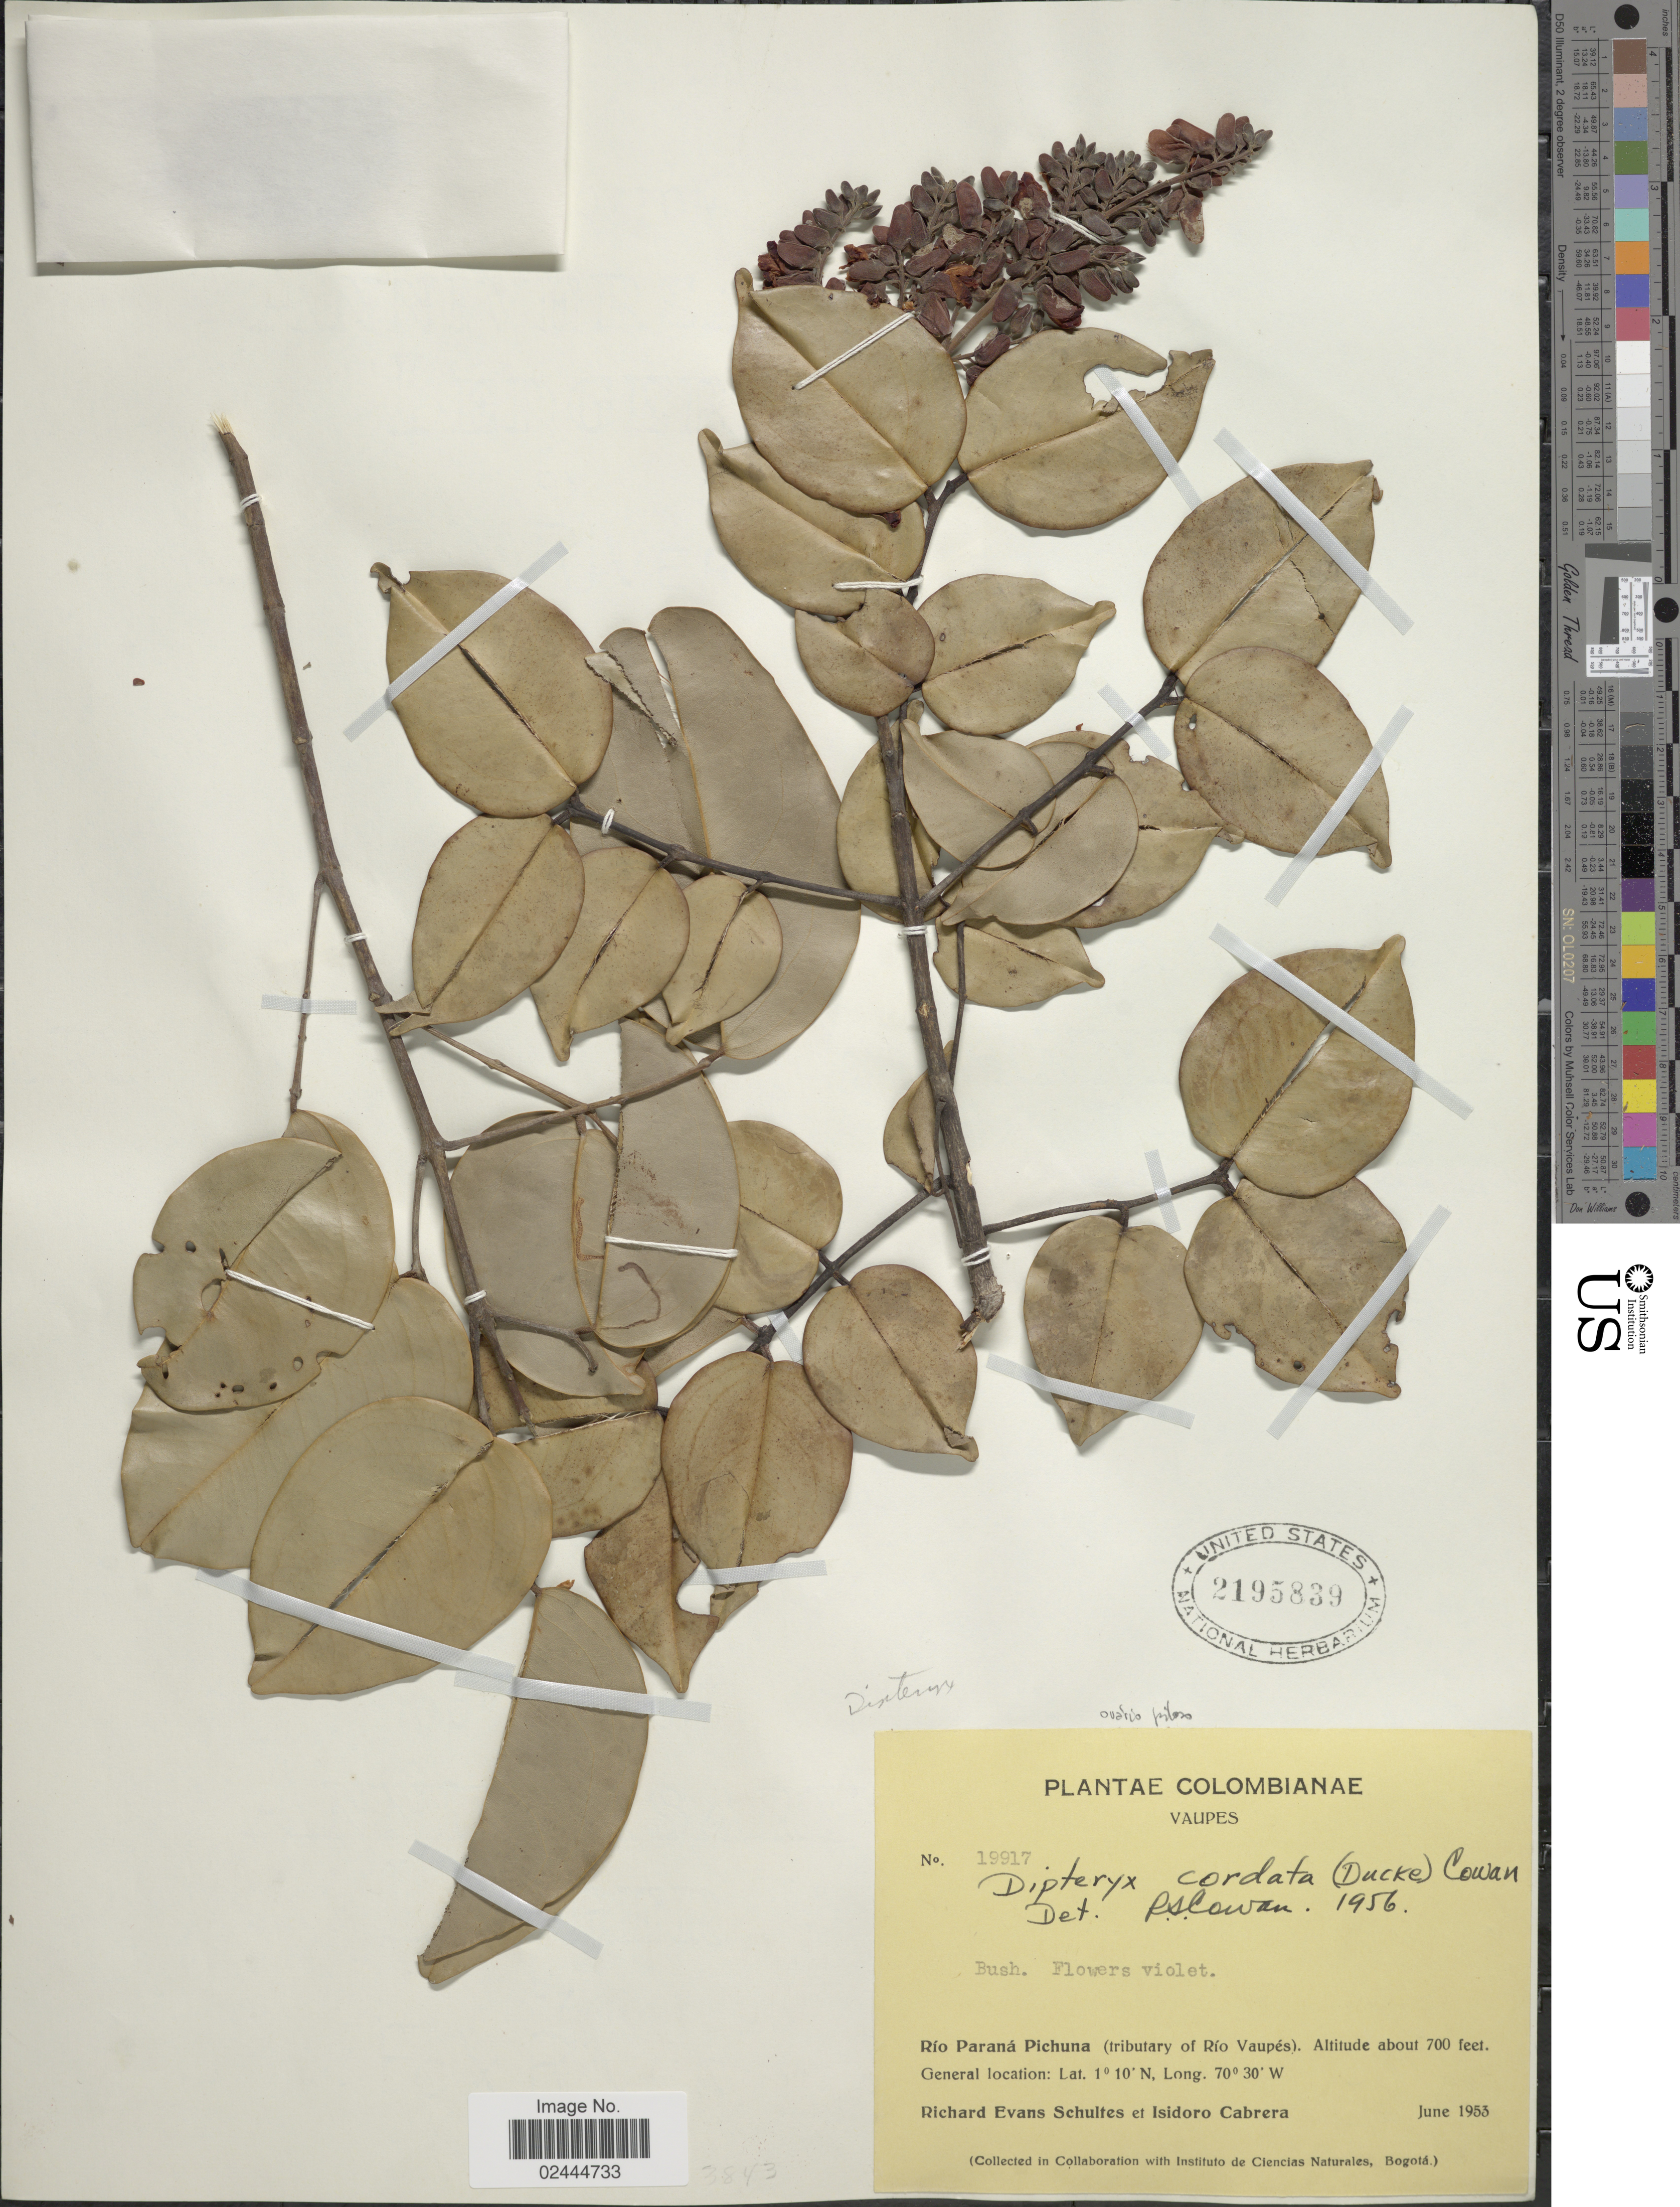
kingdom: Plantae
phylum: Tracheophyta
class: Magnoliopsida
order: Fabales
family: Fabaceae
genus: Taralea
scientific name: Taralea cordata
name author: Ducke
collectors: R. E. Schultes & I. Cabrera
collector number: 19917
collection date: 1953-06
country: Colombia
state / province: Vaupés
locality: Rio Parana Pichuna (tributary of Rio Vaupes)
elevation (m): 213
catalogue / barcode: US 2195839